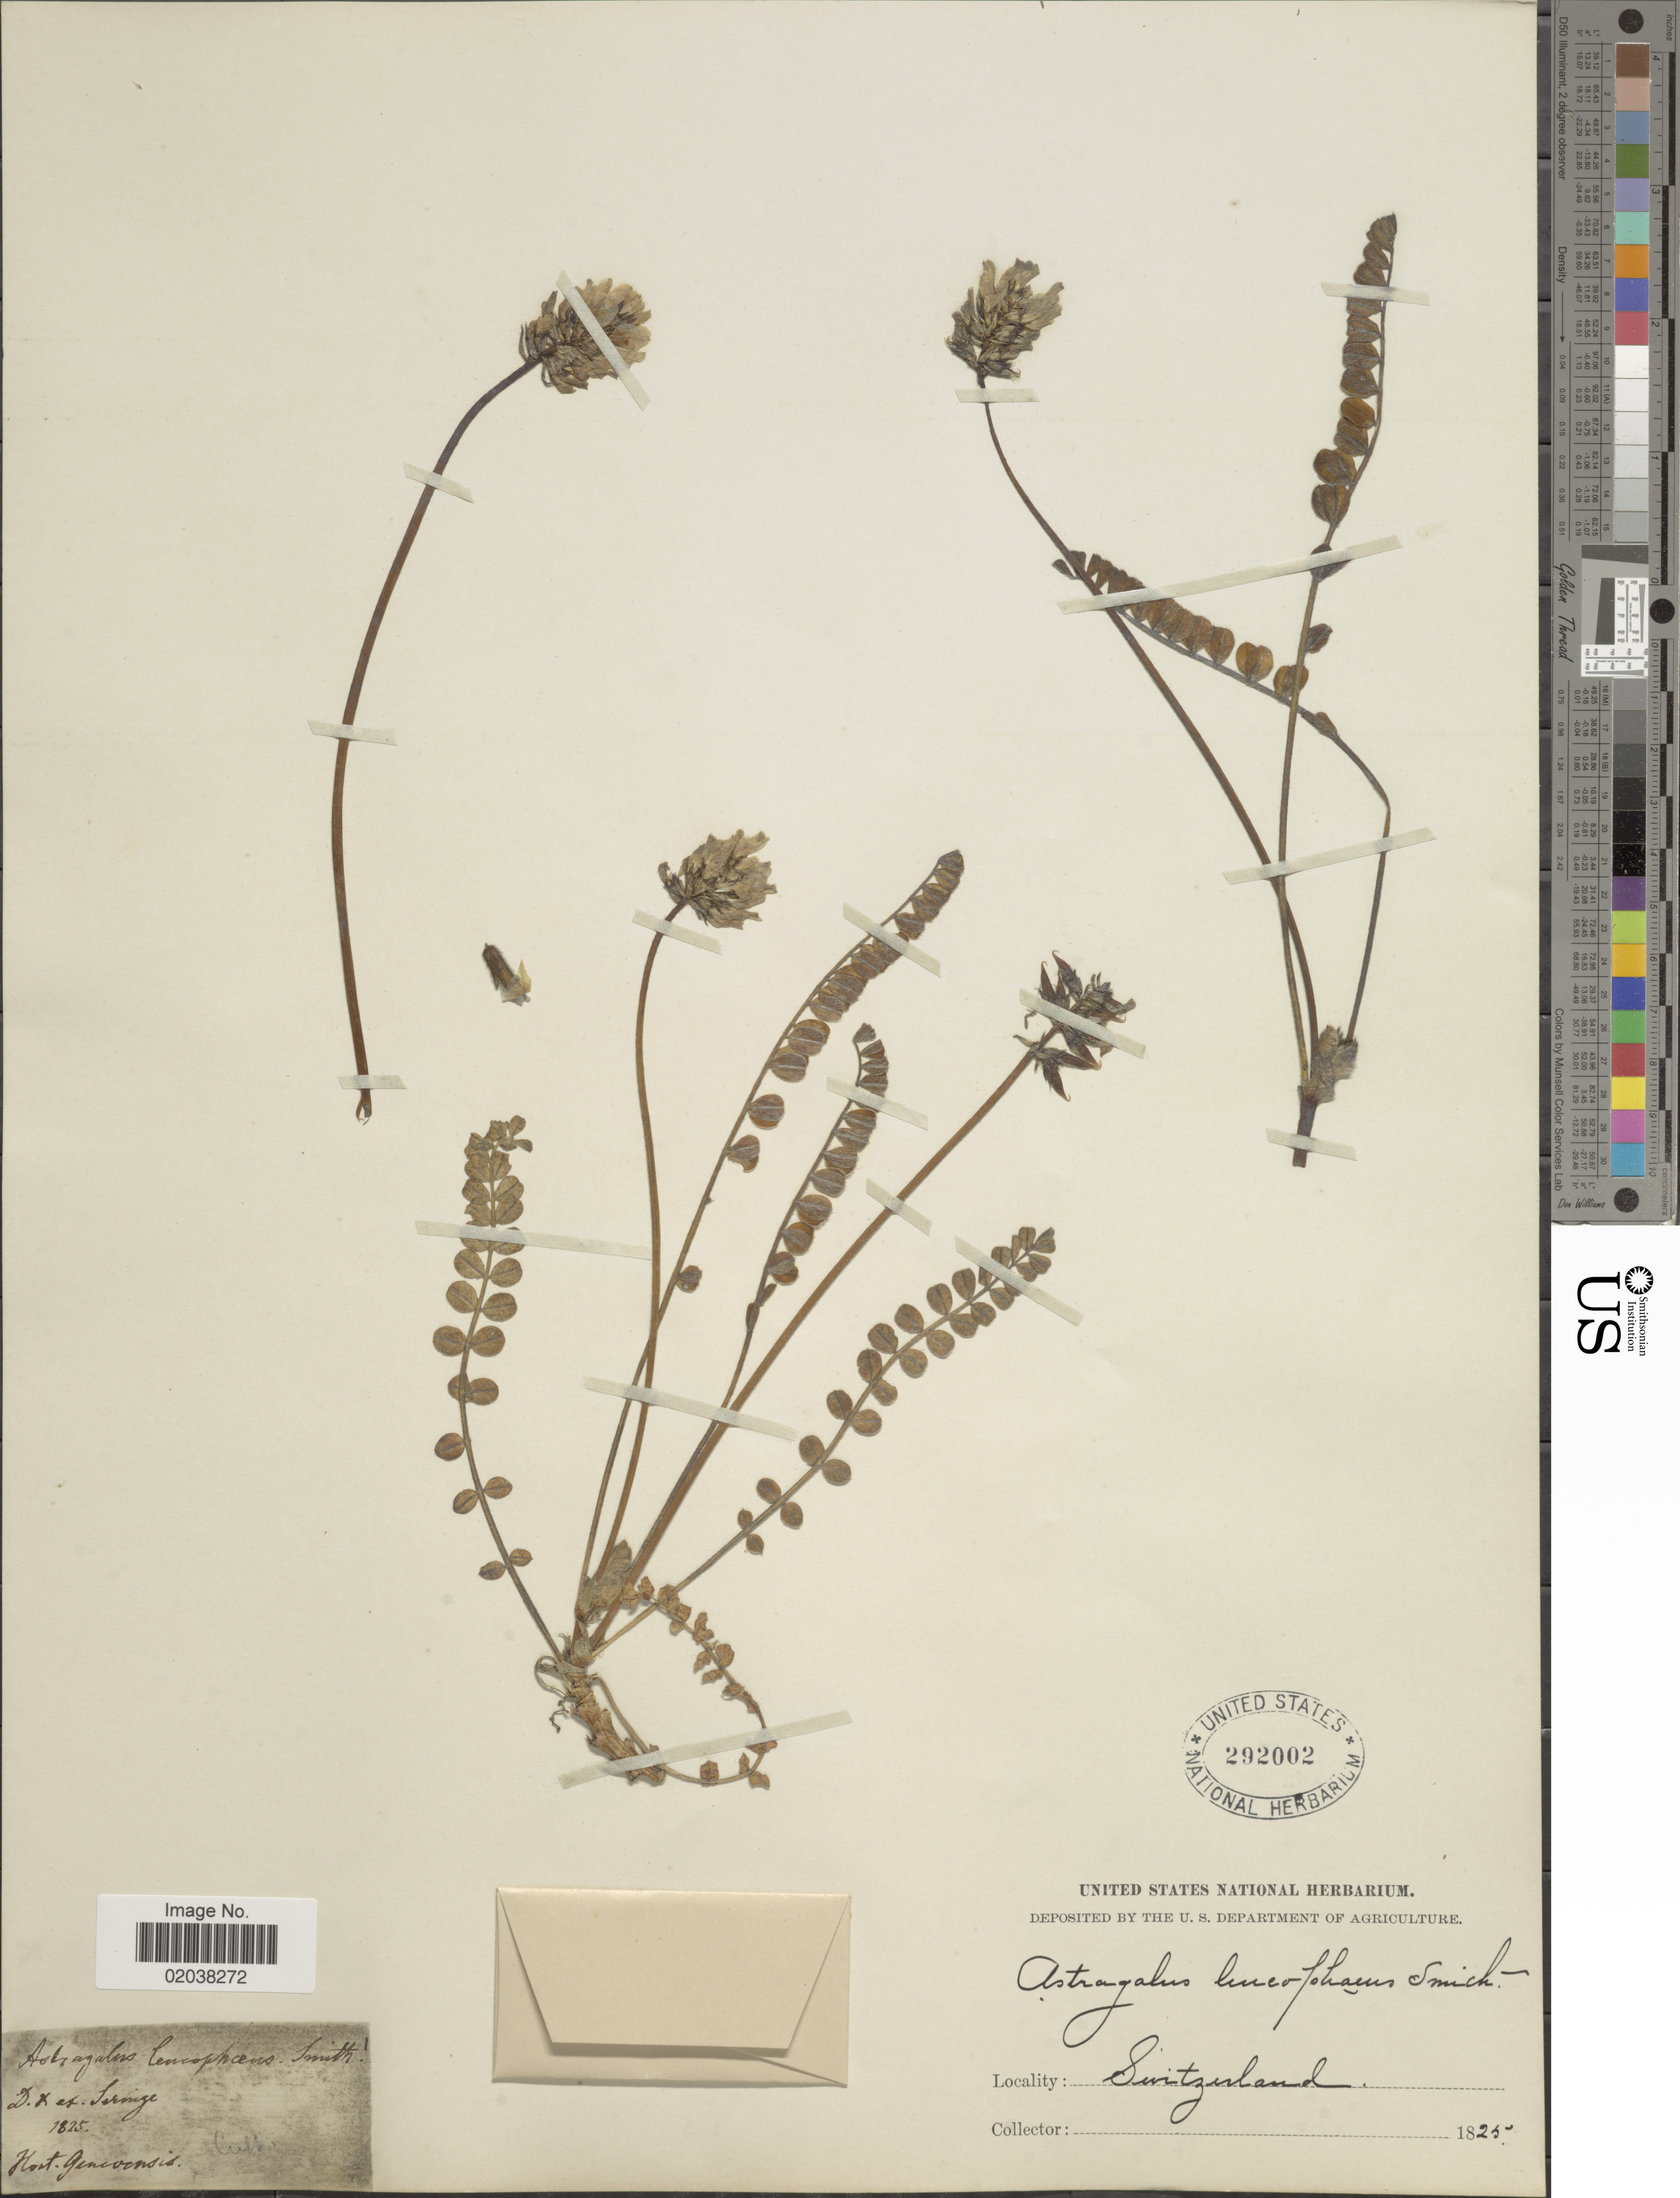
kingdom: Plantae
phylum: Tracheophyta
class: Magnoliopsida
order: Fabales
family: Fabaceae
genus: Astragalus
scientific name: Astragalus leucophaeus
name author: Sm.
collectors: ex herb. Seringe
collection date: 1825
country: Switzerland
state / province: Genève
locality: Hort. Genevensis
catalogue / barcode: US 292002